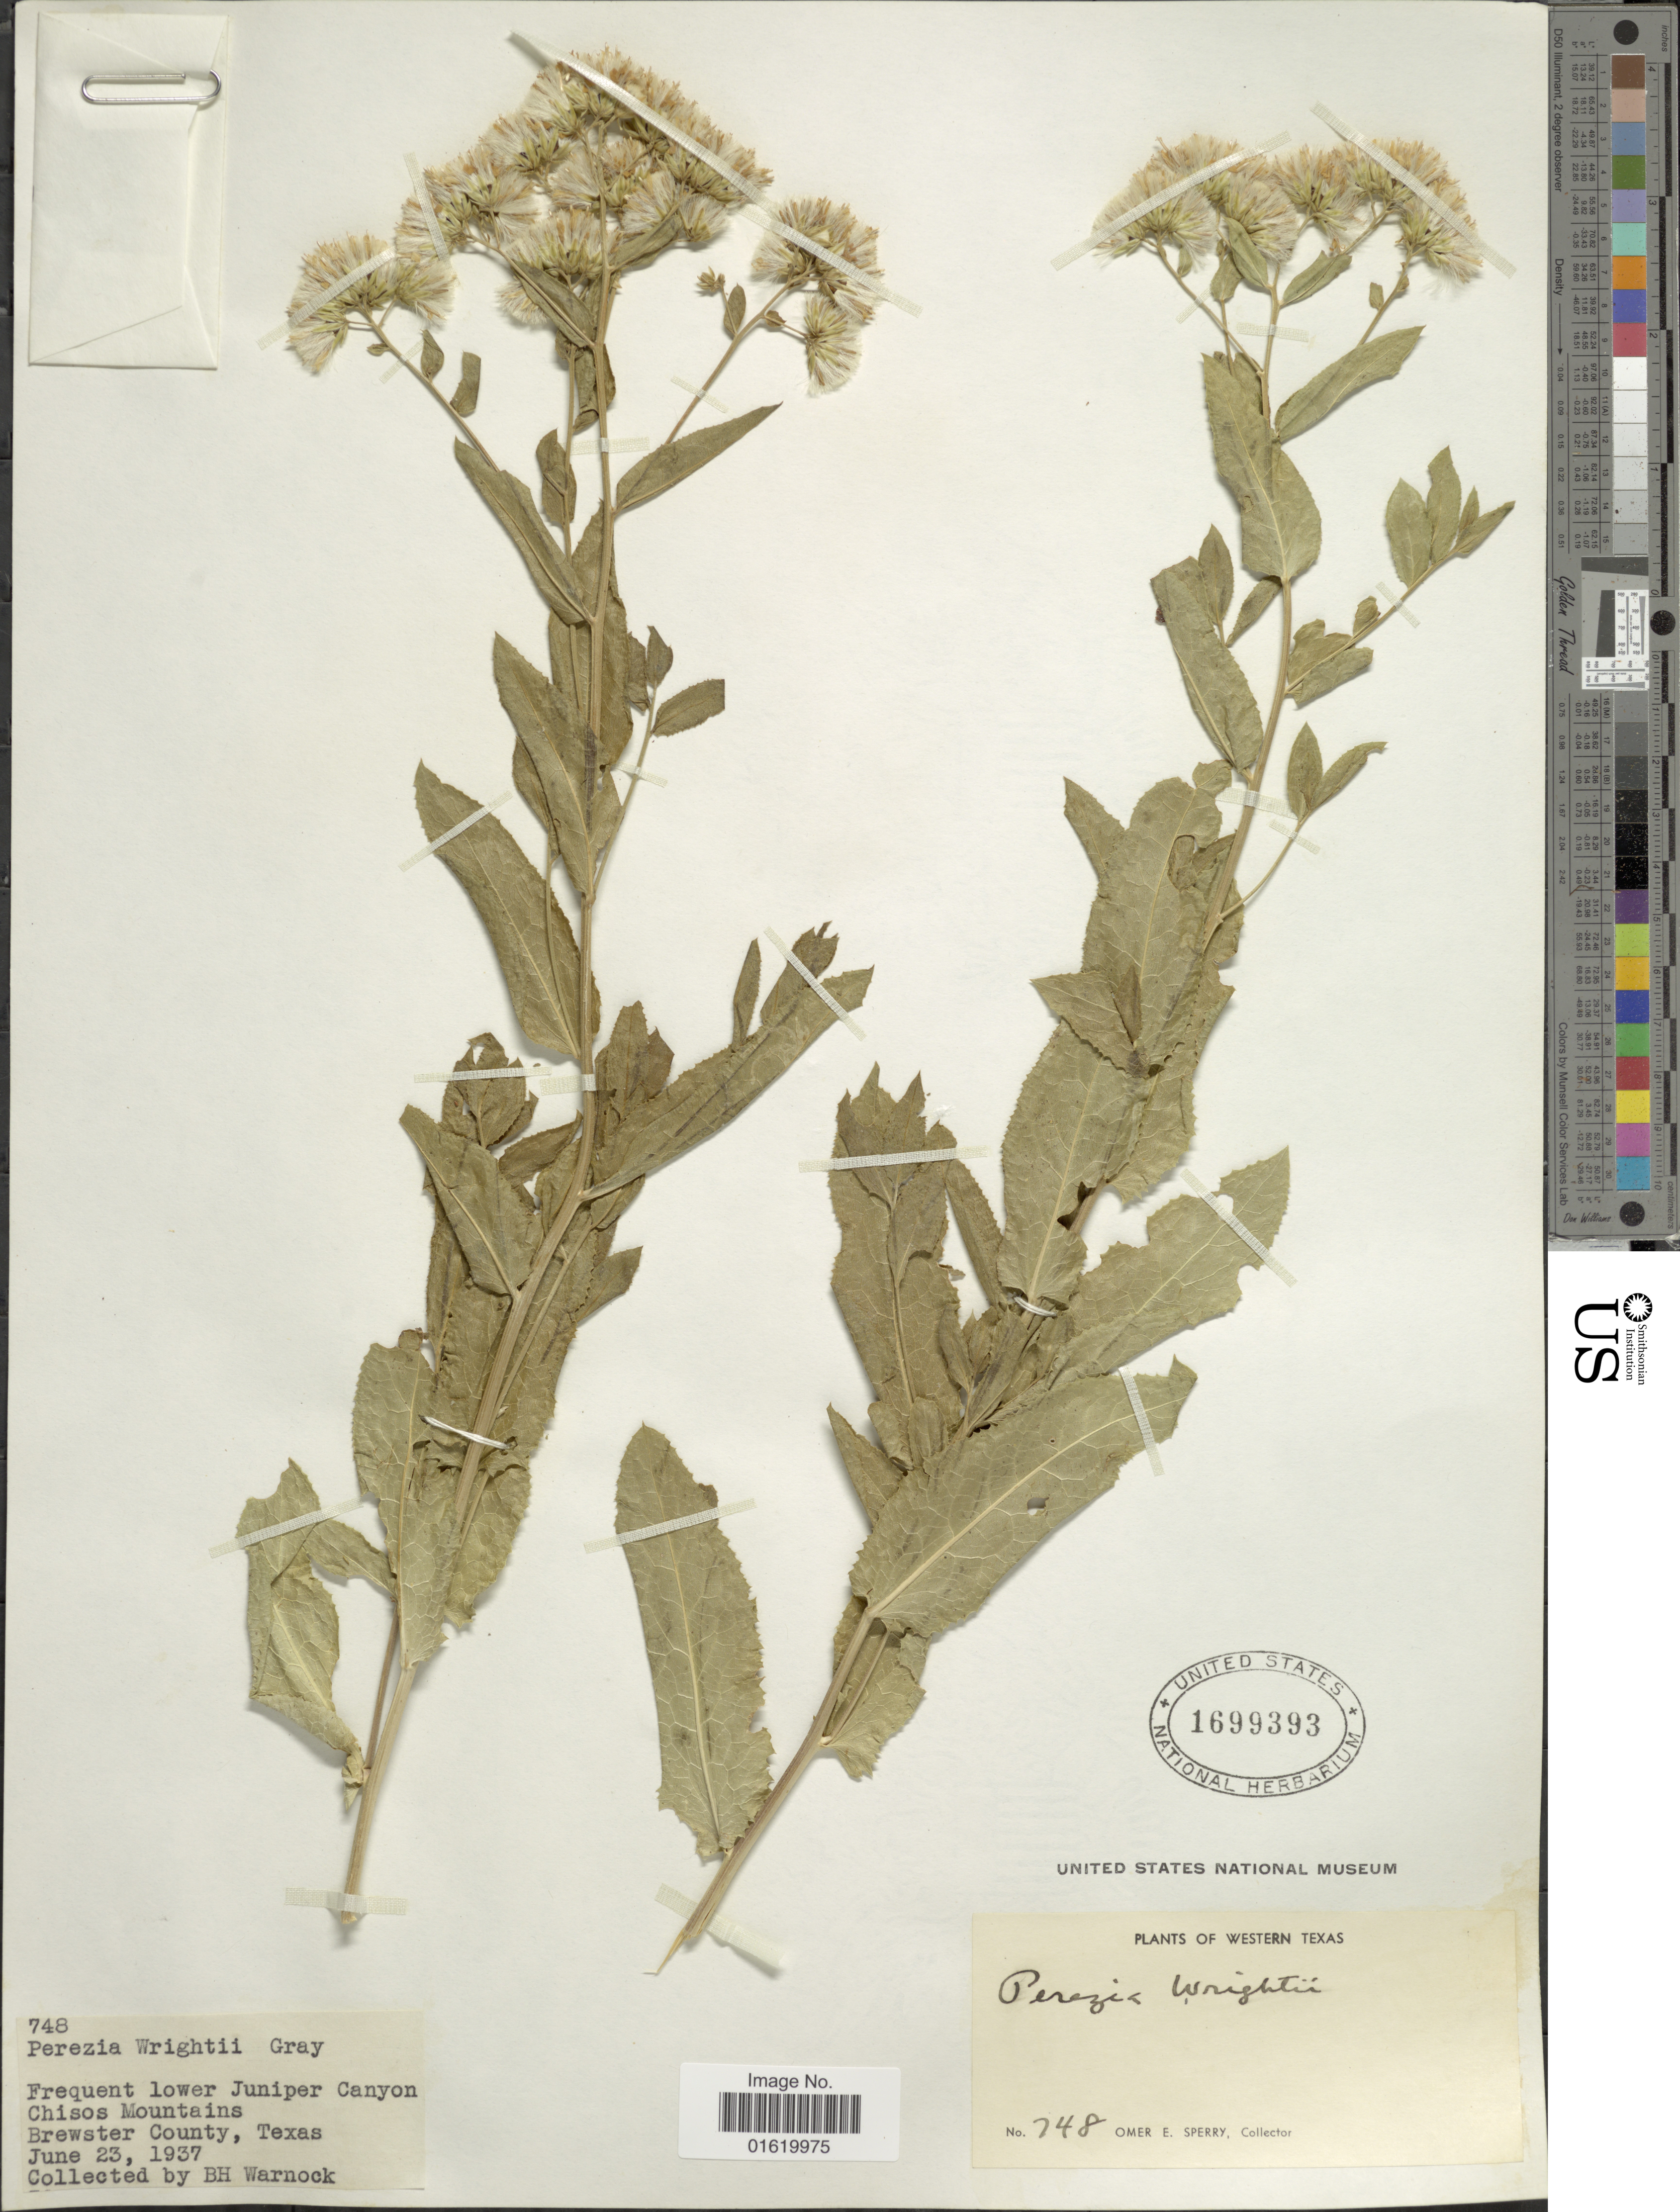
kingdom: Plantae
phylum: Tracheophyta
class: Magnoliopsida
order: Asterales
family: Asteraceae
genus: Acourtia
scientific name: Acourtia wrightii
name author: (A. Gray) Reveal & R.M. King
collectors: O. E. Sperry & B. H. Warnock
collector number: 748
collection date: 1937-06-23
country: United States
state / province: Texas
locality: Western Texas, frequent lower Juniper Canyon Chisos Mountains, Brewster County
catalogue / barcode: US 1699393